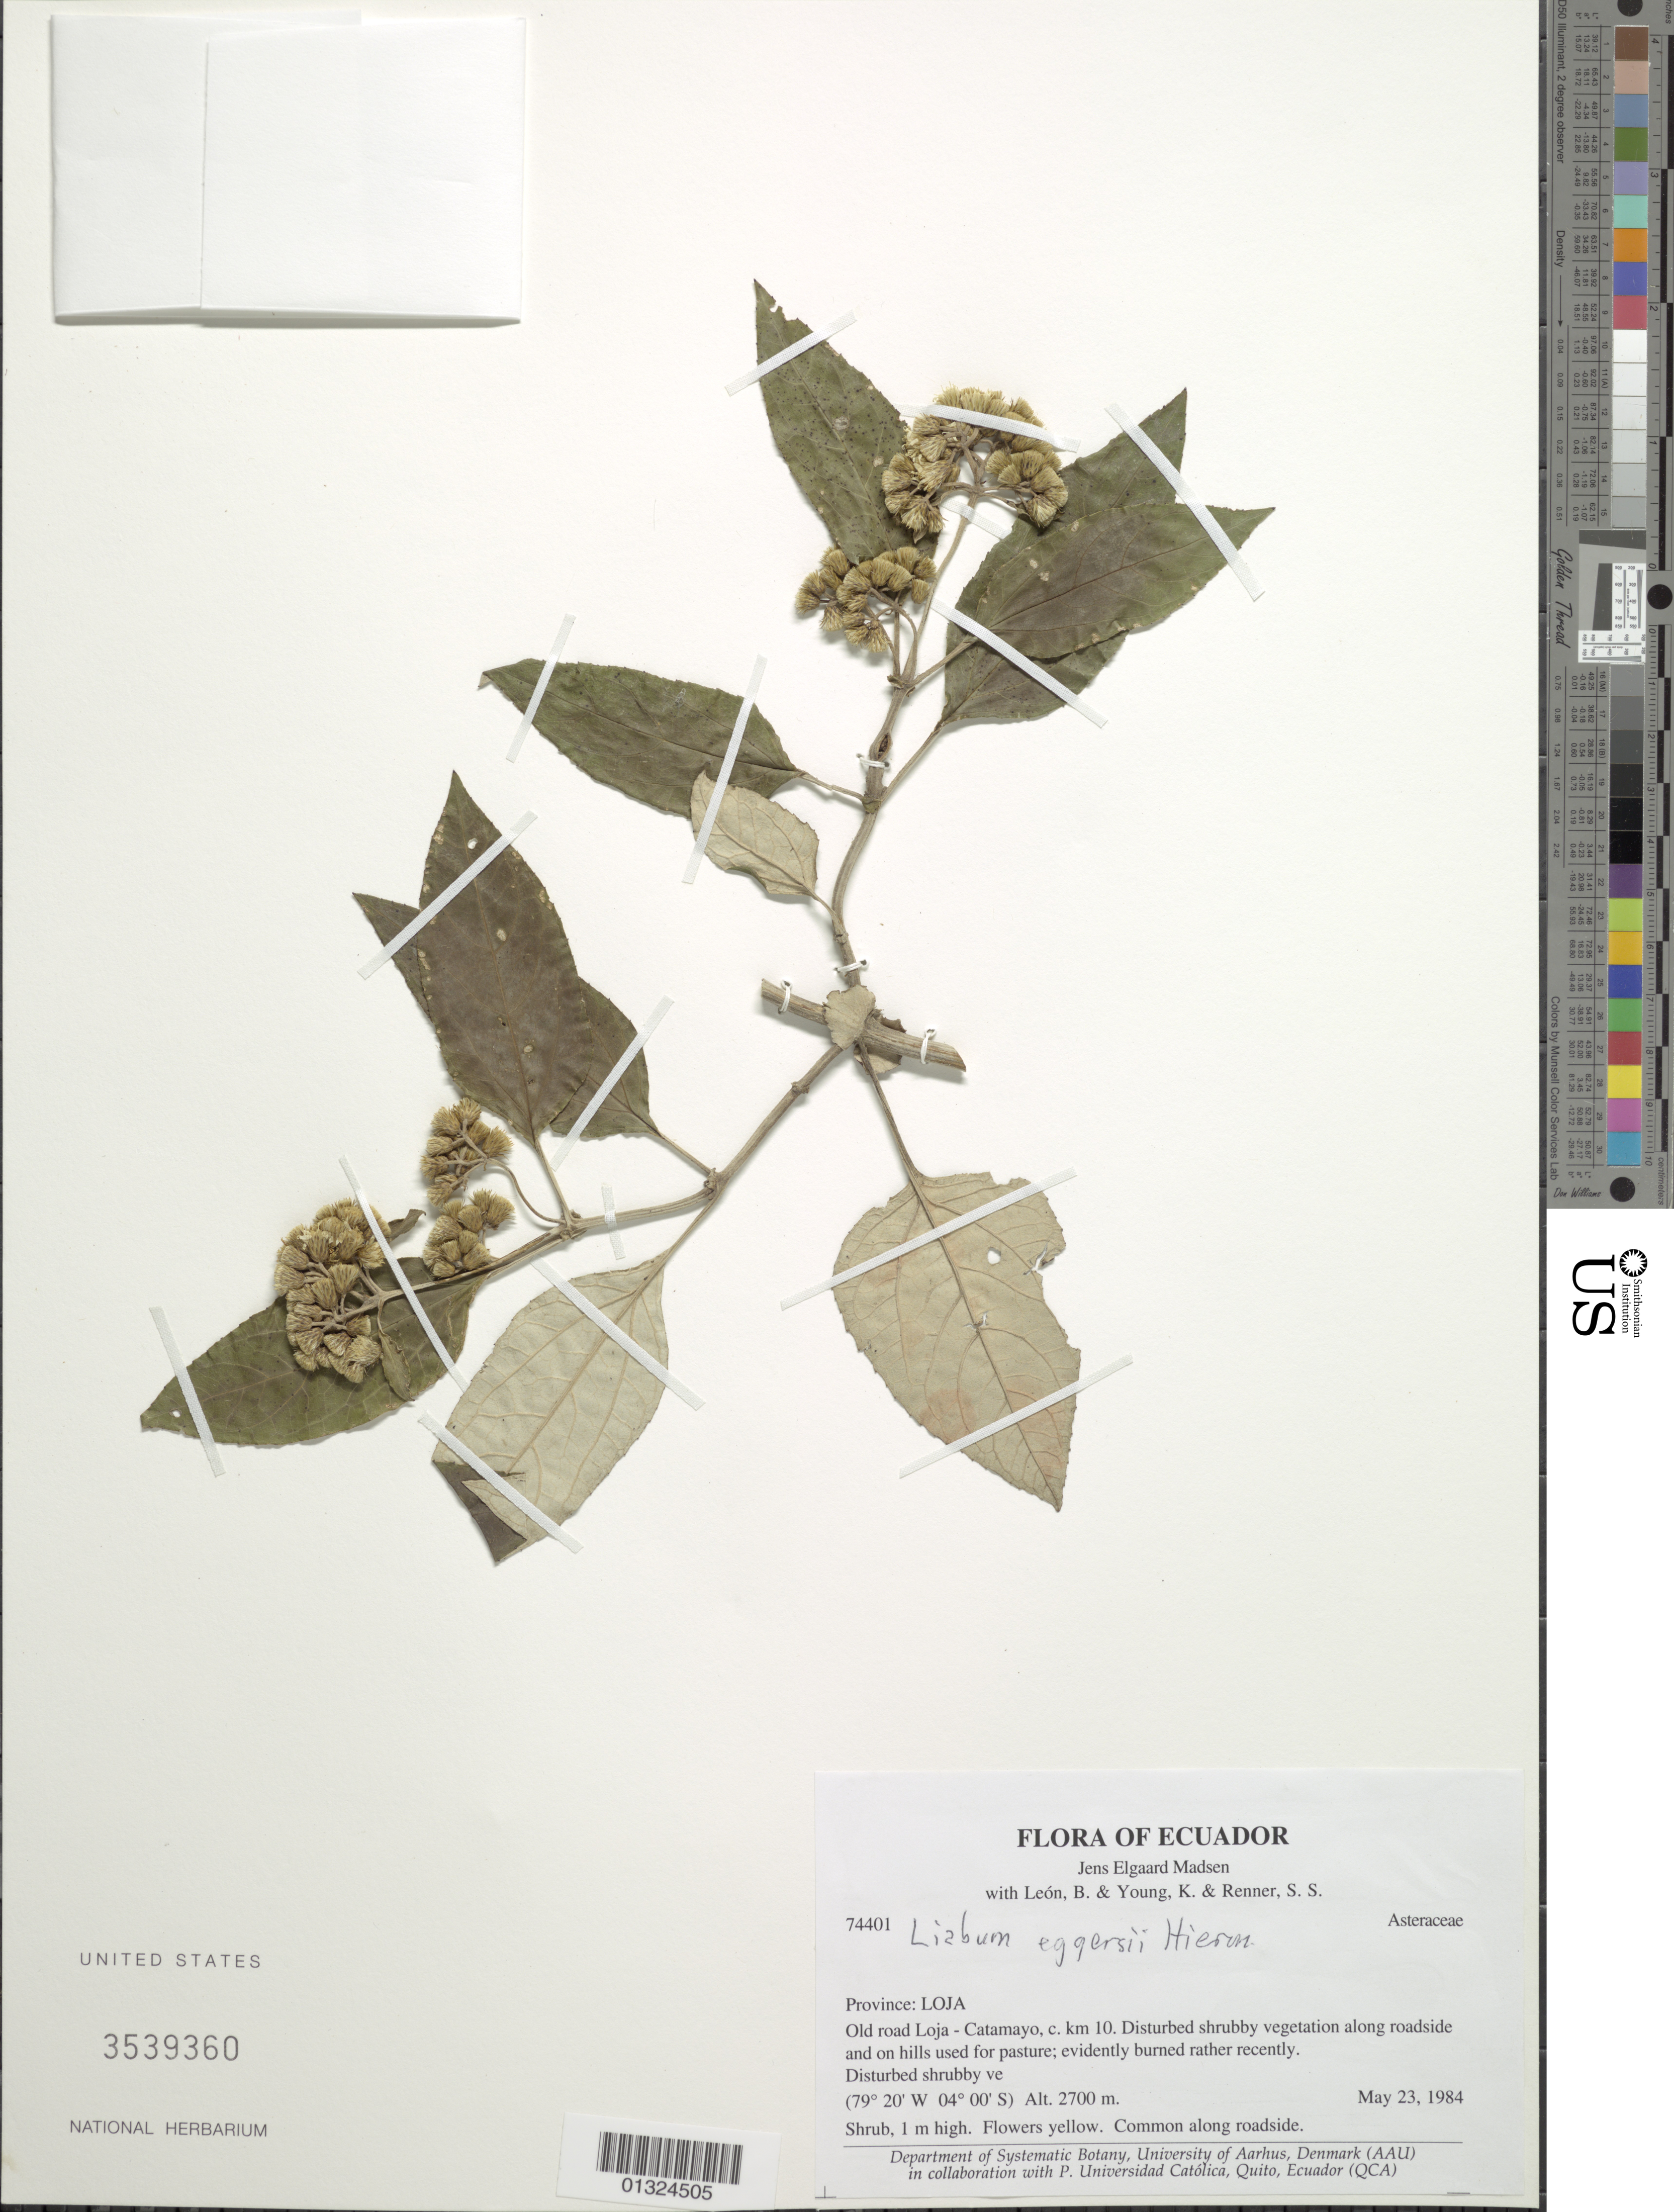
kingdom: Plantae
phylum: Tracheophyta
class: Magnoliopsida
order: Asterales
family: Asteraceae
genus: Liabum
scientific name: Liabum eggersii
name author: Hieron.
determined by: Robinson, H. E., (US), Smithsonian Institution - National Museum of Natural History (UNITED STATES)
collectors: J. E. Madsen, B. León, K. Young & S. S. Renner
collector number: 74401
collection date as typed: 23 May 1984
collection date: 1984-05-23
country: Ecuador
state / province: Loja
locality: Old road Loja - Catamayo, c. km 10.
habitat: Disturbed shrubby vegetation along roadside and on hills used for pasture; evidently burned rather recently.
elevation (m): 2700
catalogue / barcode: US 3539360